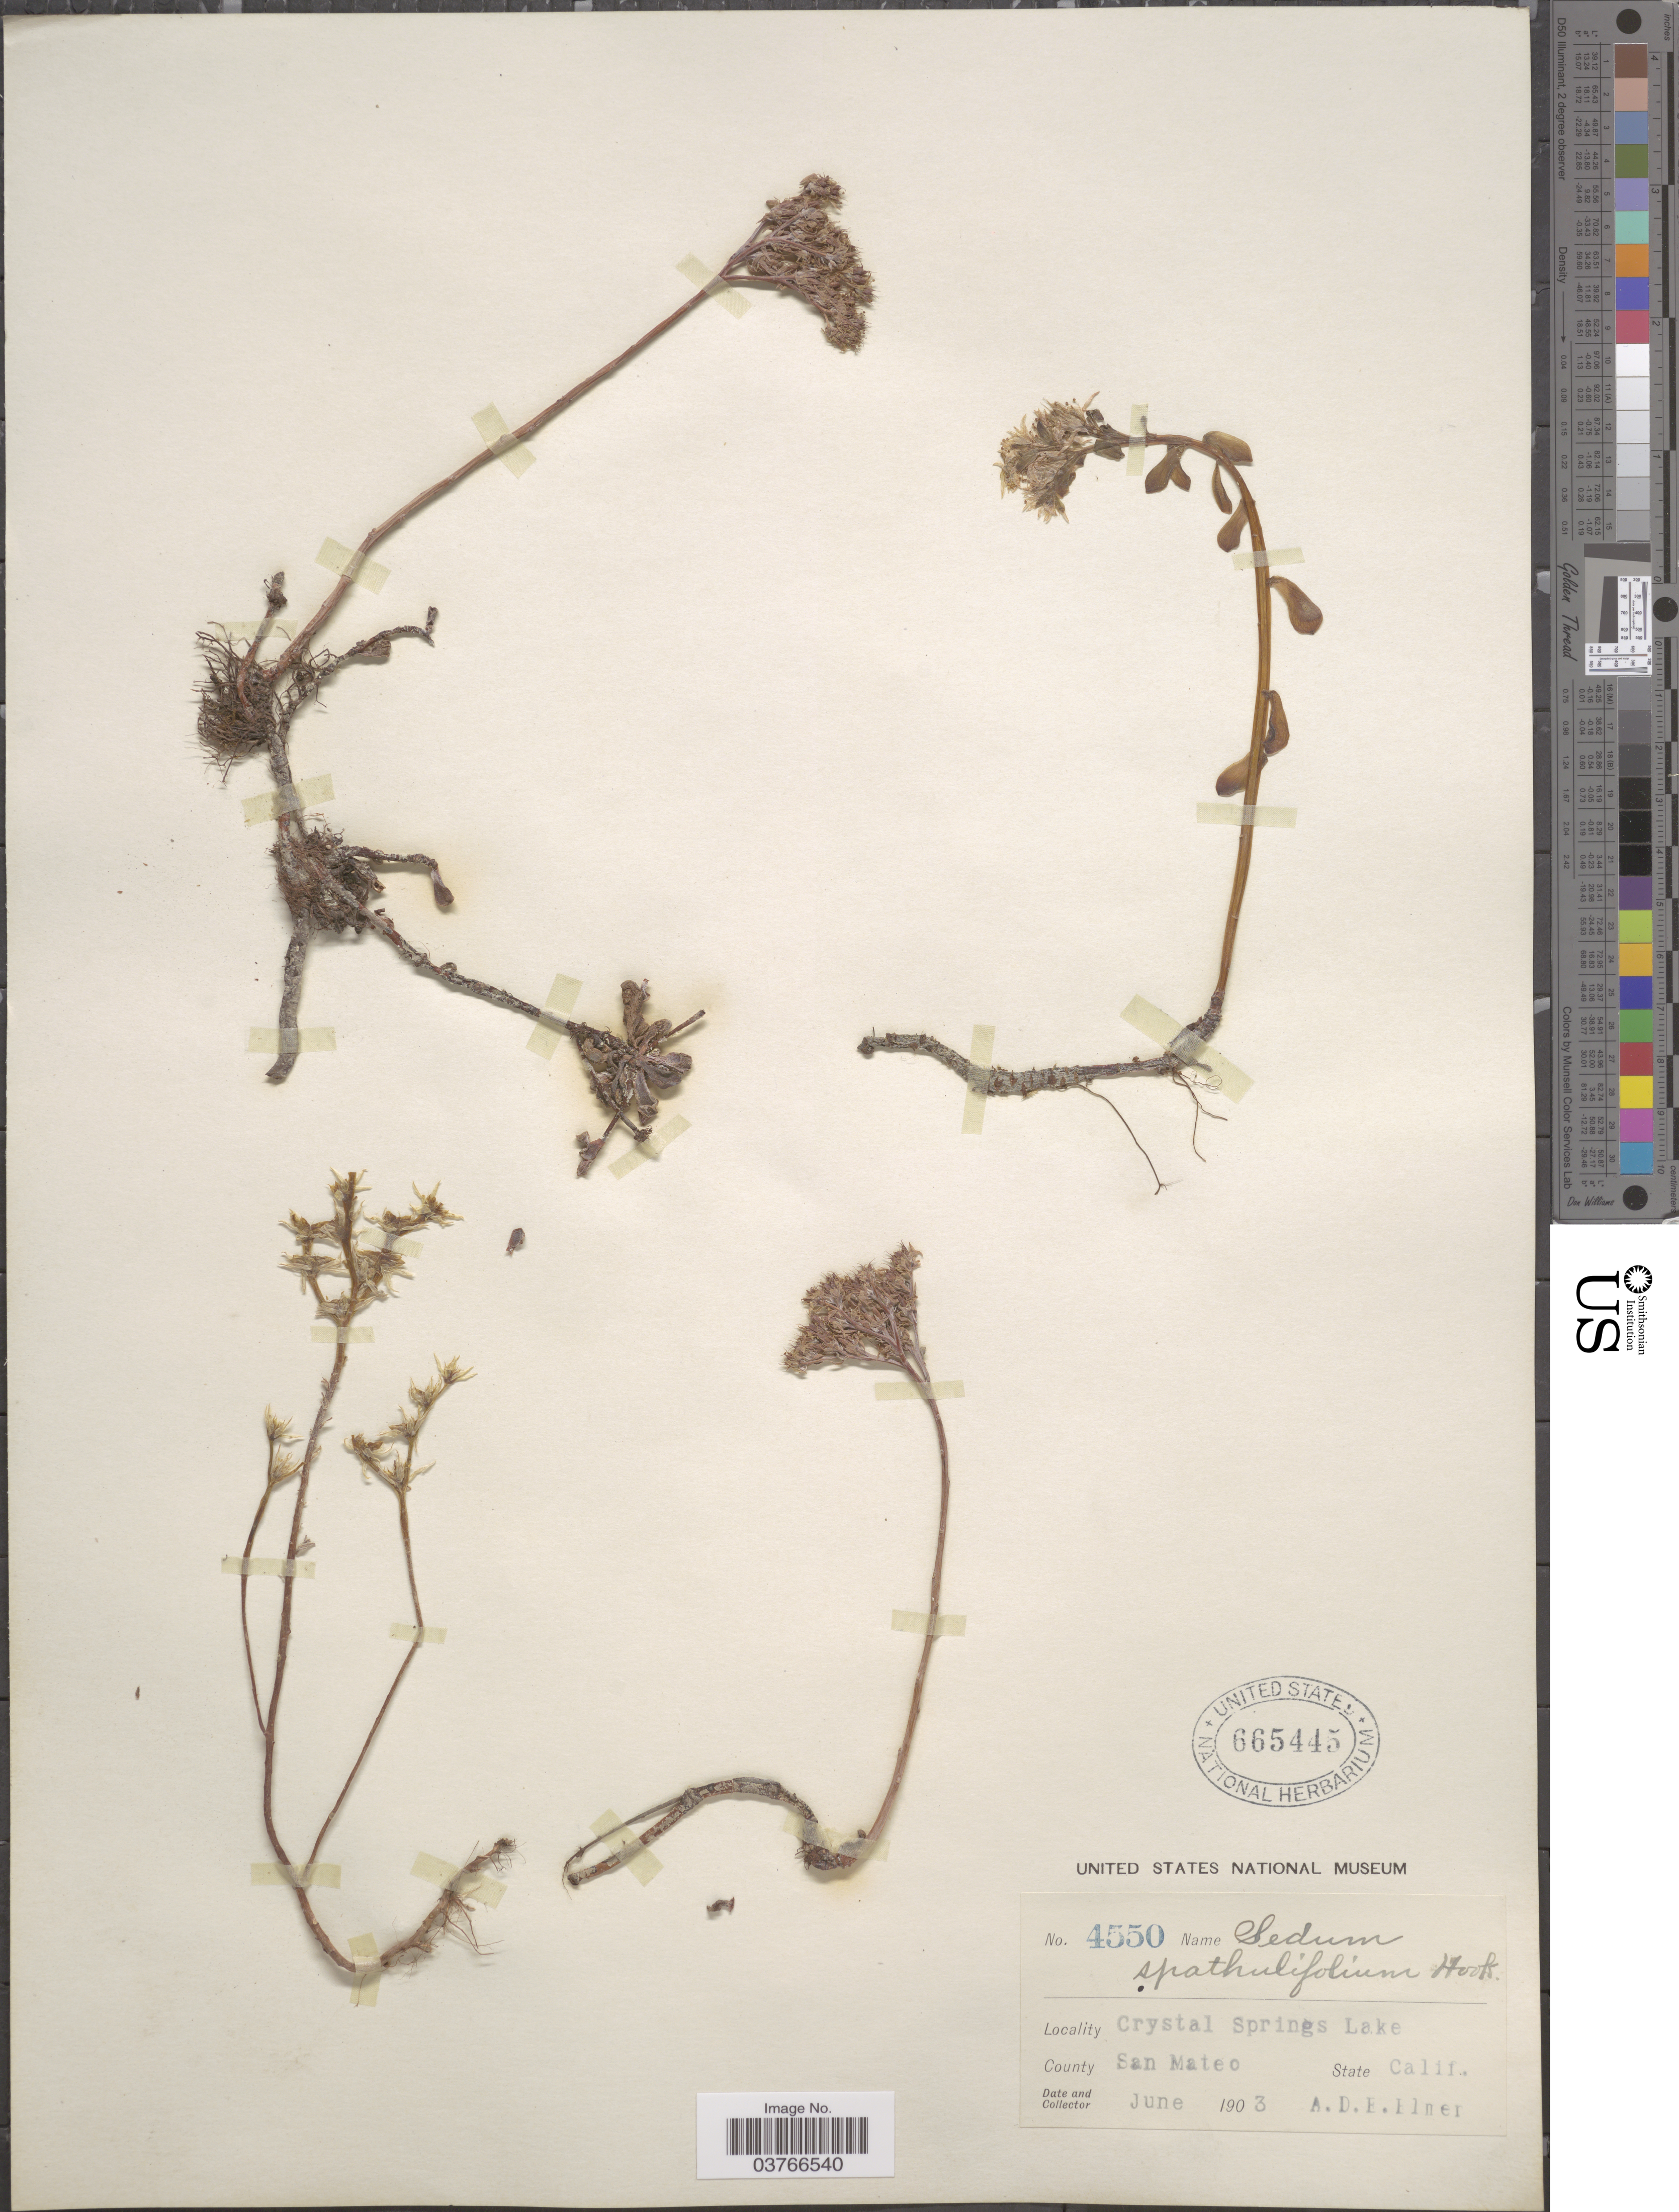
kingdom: Plantae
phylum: Tracheophyta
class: Magnoliopsida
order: Saxifragales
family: Crassulaceae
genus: Sedum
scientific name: Sedum spathulifolium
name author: Hook.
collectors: A. D. E. Elmer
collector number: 4550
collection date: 1903-06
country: United States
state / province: California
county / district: San Mateo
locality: Crystal Springs Lake. County San Mateo.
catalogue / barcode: US 665445